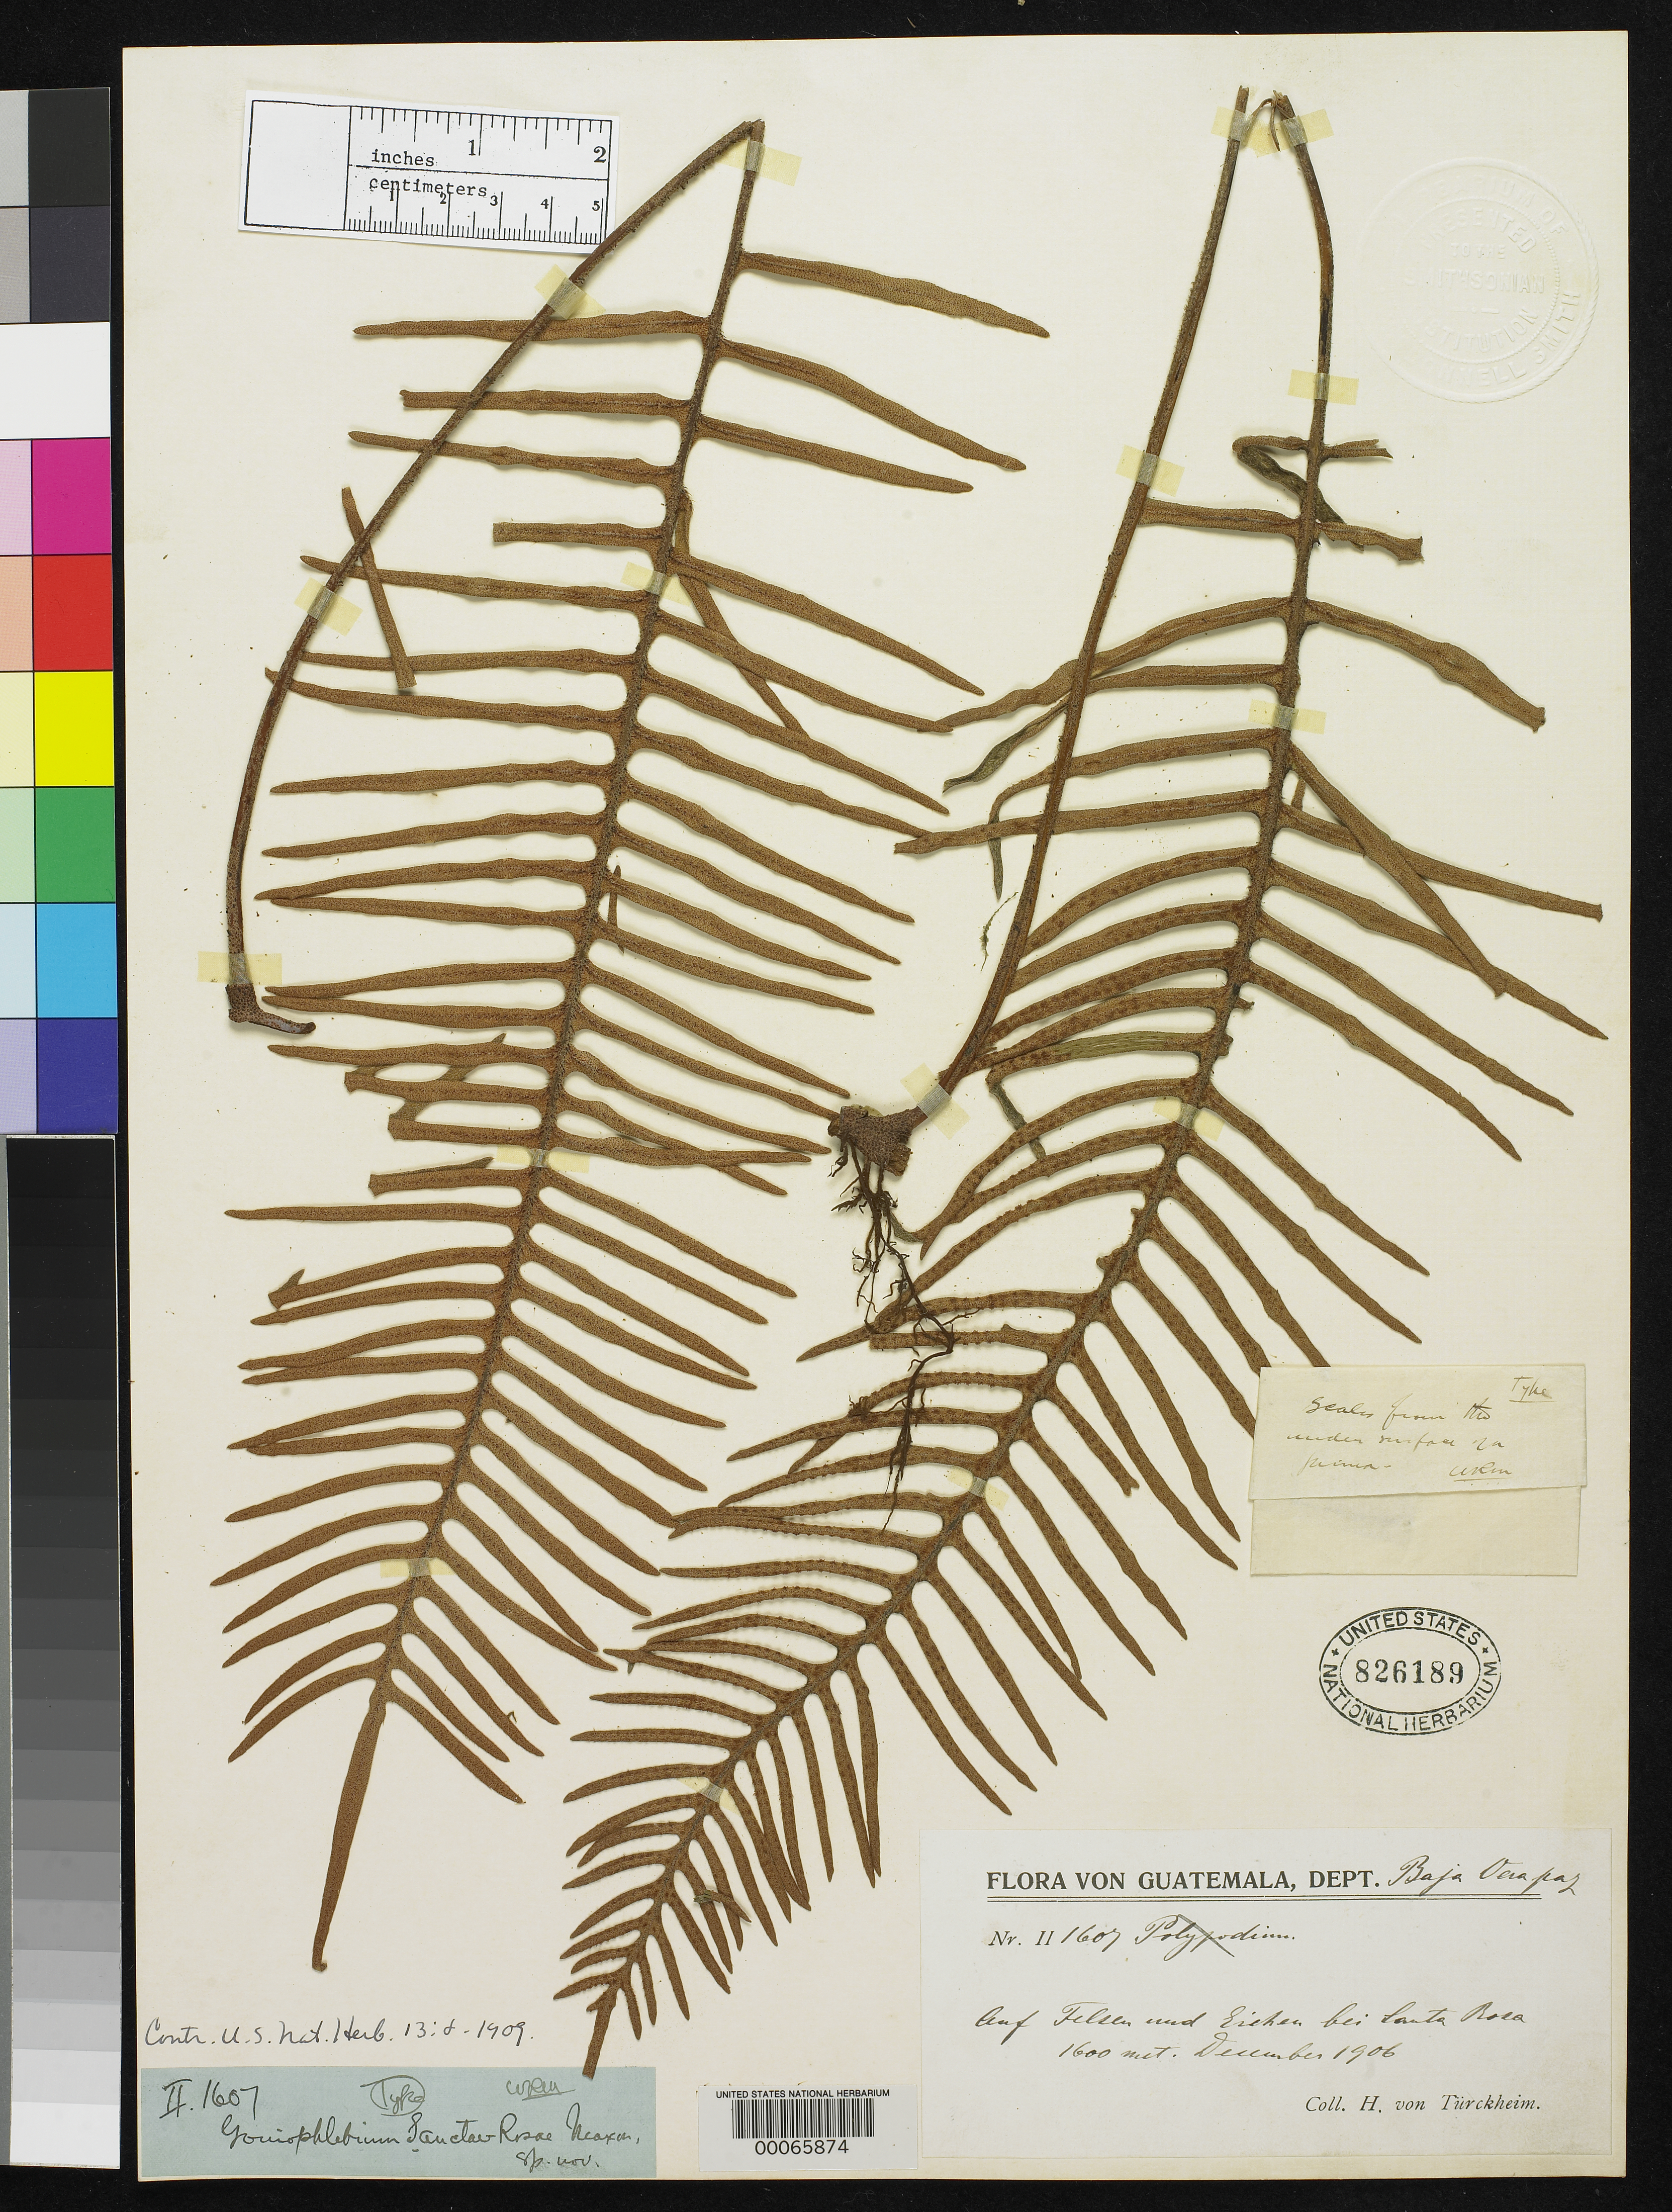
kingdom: Plantae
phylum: Tracheophyta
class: Polypodiopsida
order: Polypodiales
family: Polypodiaceae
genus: Goniophlebium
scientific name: Goniophlebium sanctae-rosae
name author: Maxon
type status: Holotype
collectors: H. von Türckheim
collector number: Ii 1607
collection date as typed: Dec 1906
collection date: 1906-12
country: Guatemala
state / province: Baja Verapaz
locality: Santa Rosa.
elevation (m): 1600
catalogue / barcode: US 826189